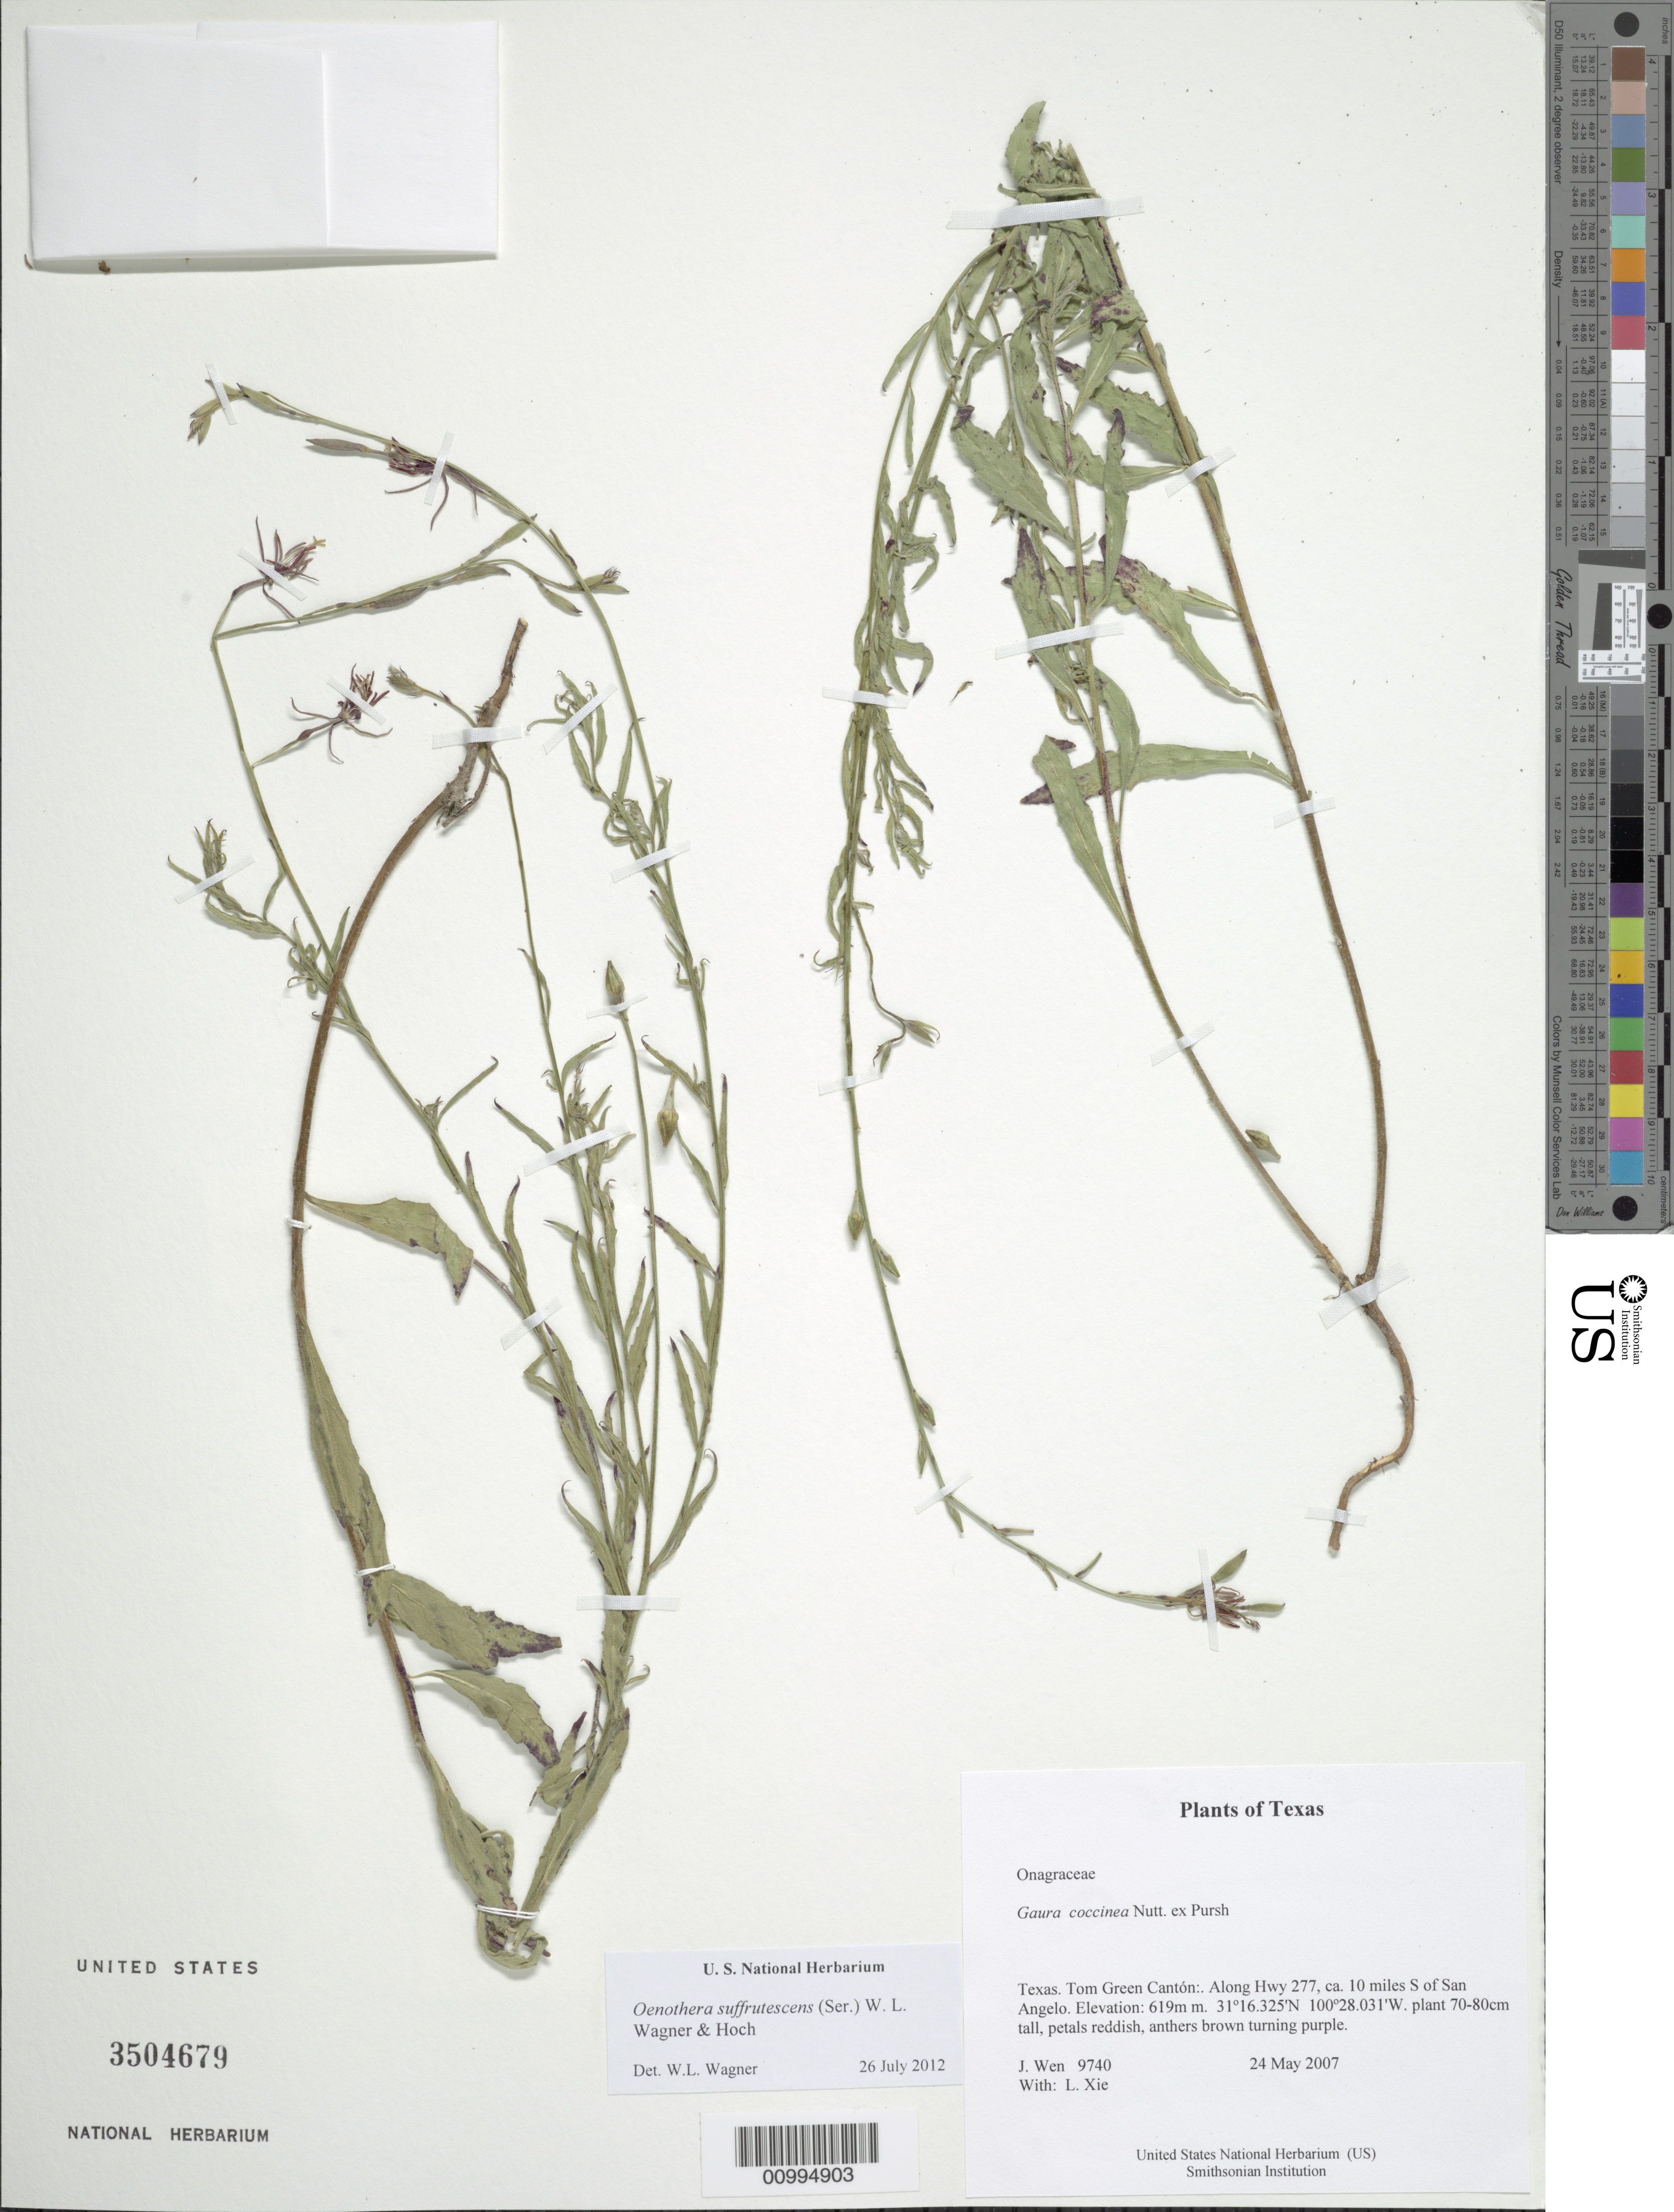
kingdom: Plantae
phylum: Tracheophyta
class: Magnoliopsida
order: Myrtales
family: Onagraceae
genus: Oenothera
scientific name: Oenothera suffrutescens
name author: (Ser.) W.L. Wagner & Hoch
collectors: J. Wen & L. Xie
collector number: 9740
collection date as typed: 24 May 2007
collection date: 2007-05-24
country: United States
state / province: Texas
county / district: Tom Green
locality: Along Hwy 277, ca. 10 miles S of San Angelo.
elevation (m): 619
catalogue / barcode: US 3504679